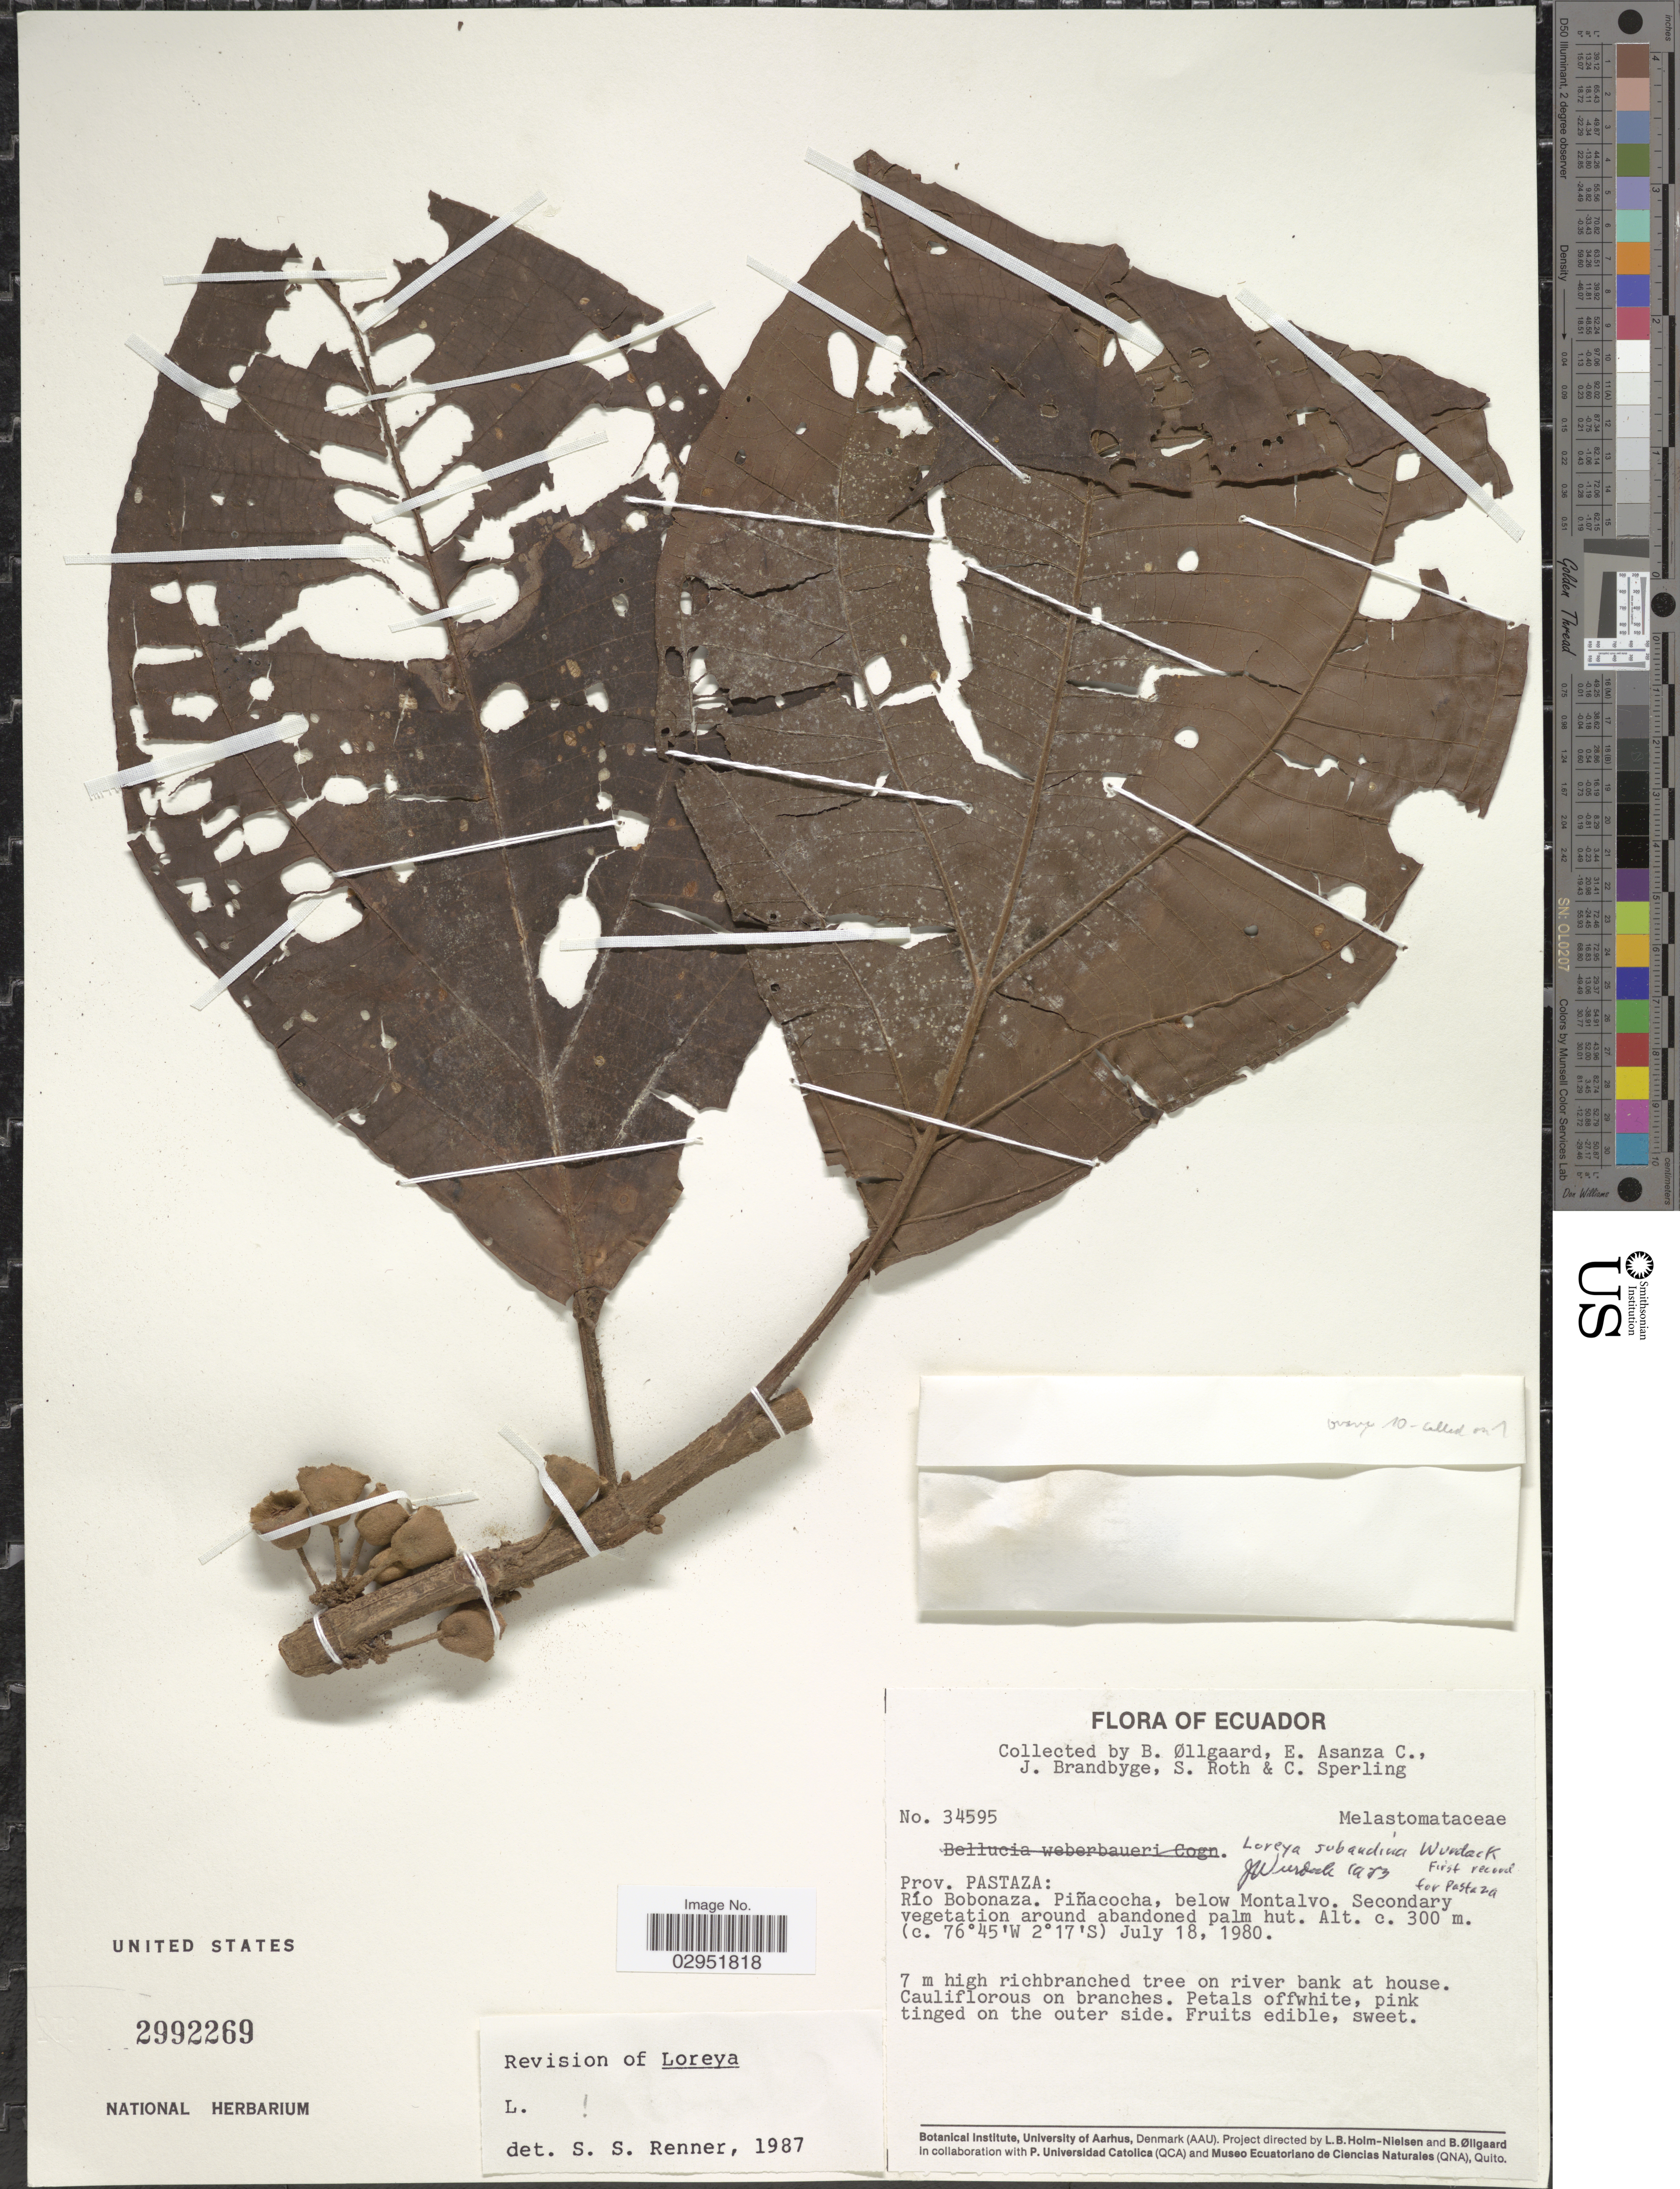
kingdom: Plantae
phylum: Tracheophyta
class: Magnoliopsida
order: Myrtales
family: Melastomataceae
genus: Bellucia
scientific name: Bellucia subandina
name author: (Wurdack) Penneys et al.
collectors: B. Øllgaard, E. Asanza C., J. Brandbyge, S. Roth & C. Sperling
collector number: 34595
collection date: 1980-07-18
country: Ecuador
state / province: Pastaza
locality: Prov. Pastaza: Río Bobonaza. Piñacocha, below Montalvo.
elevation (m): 300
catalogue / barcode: US 2992269